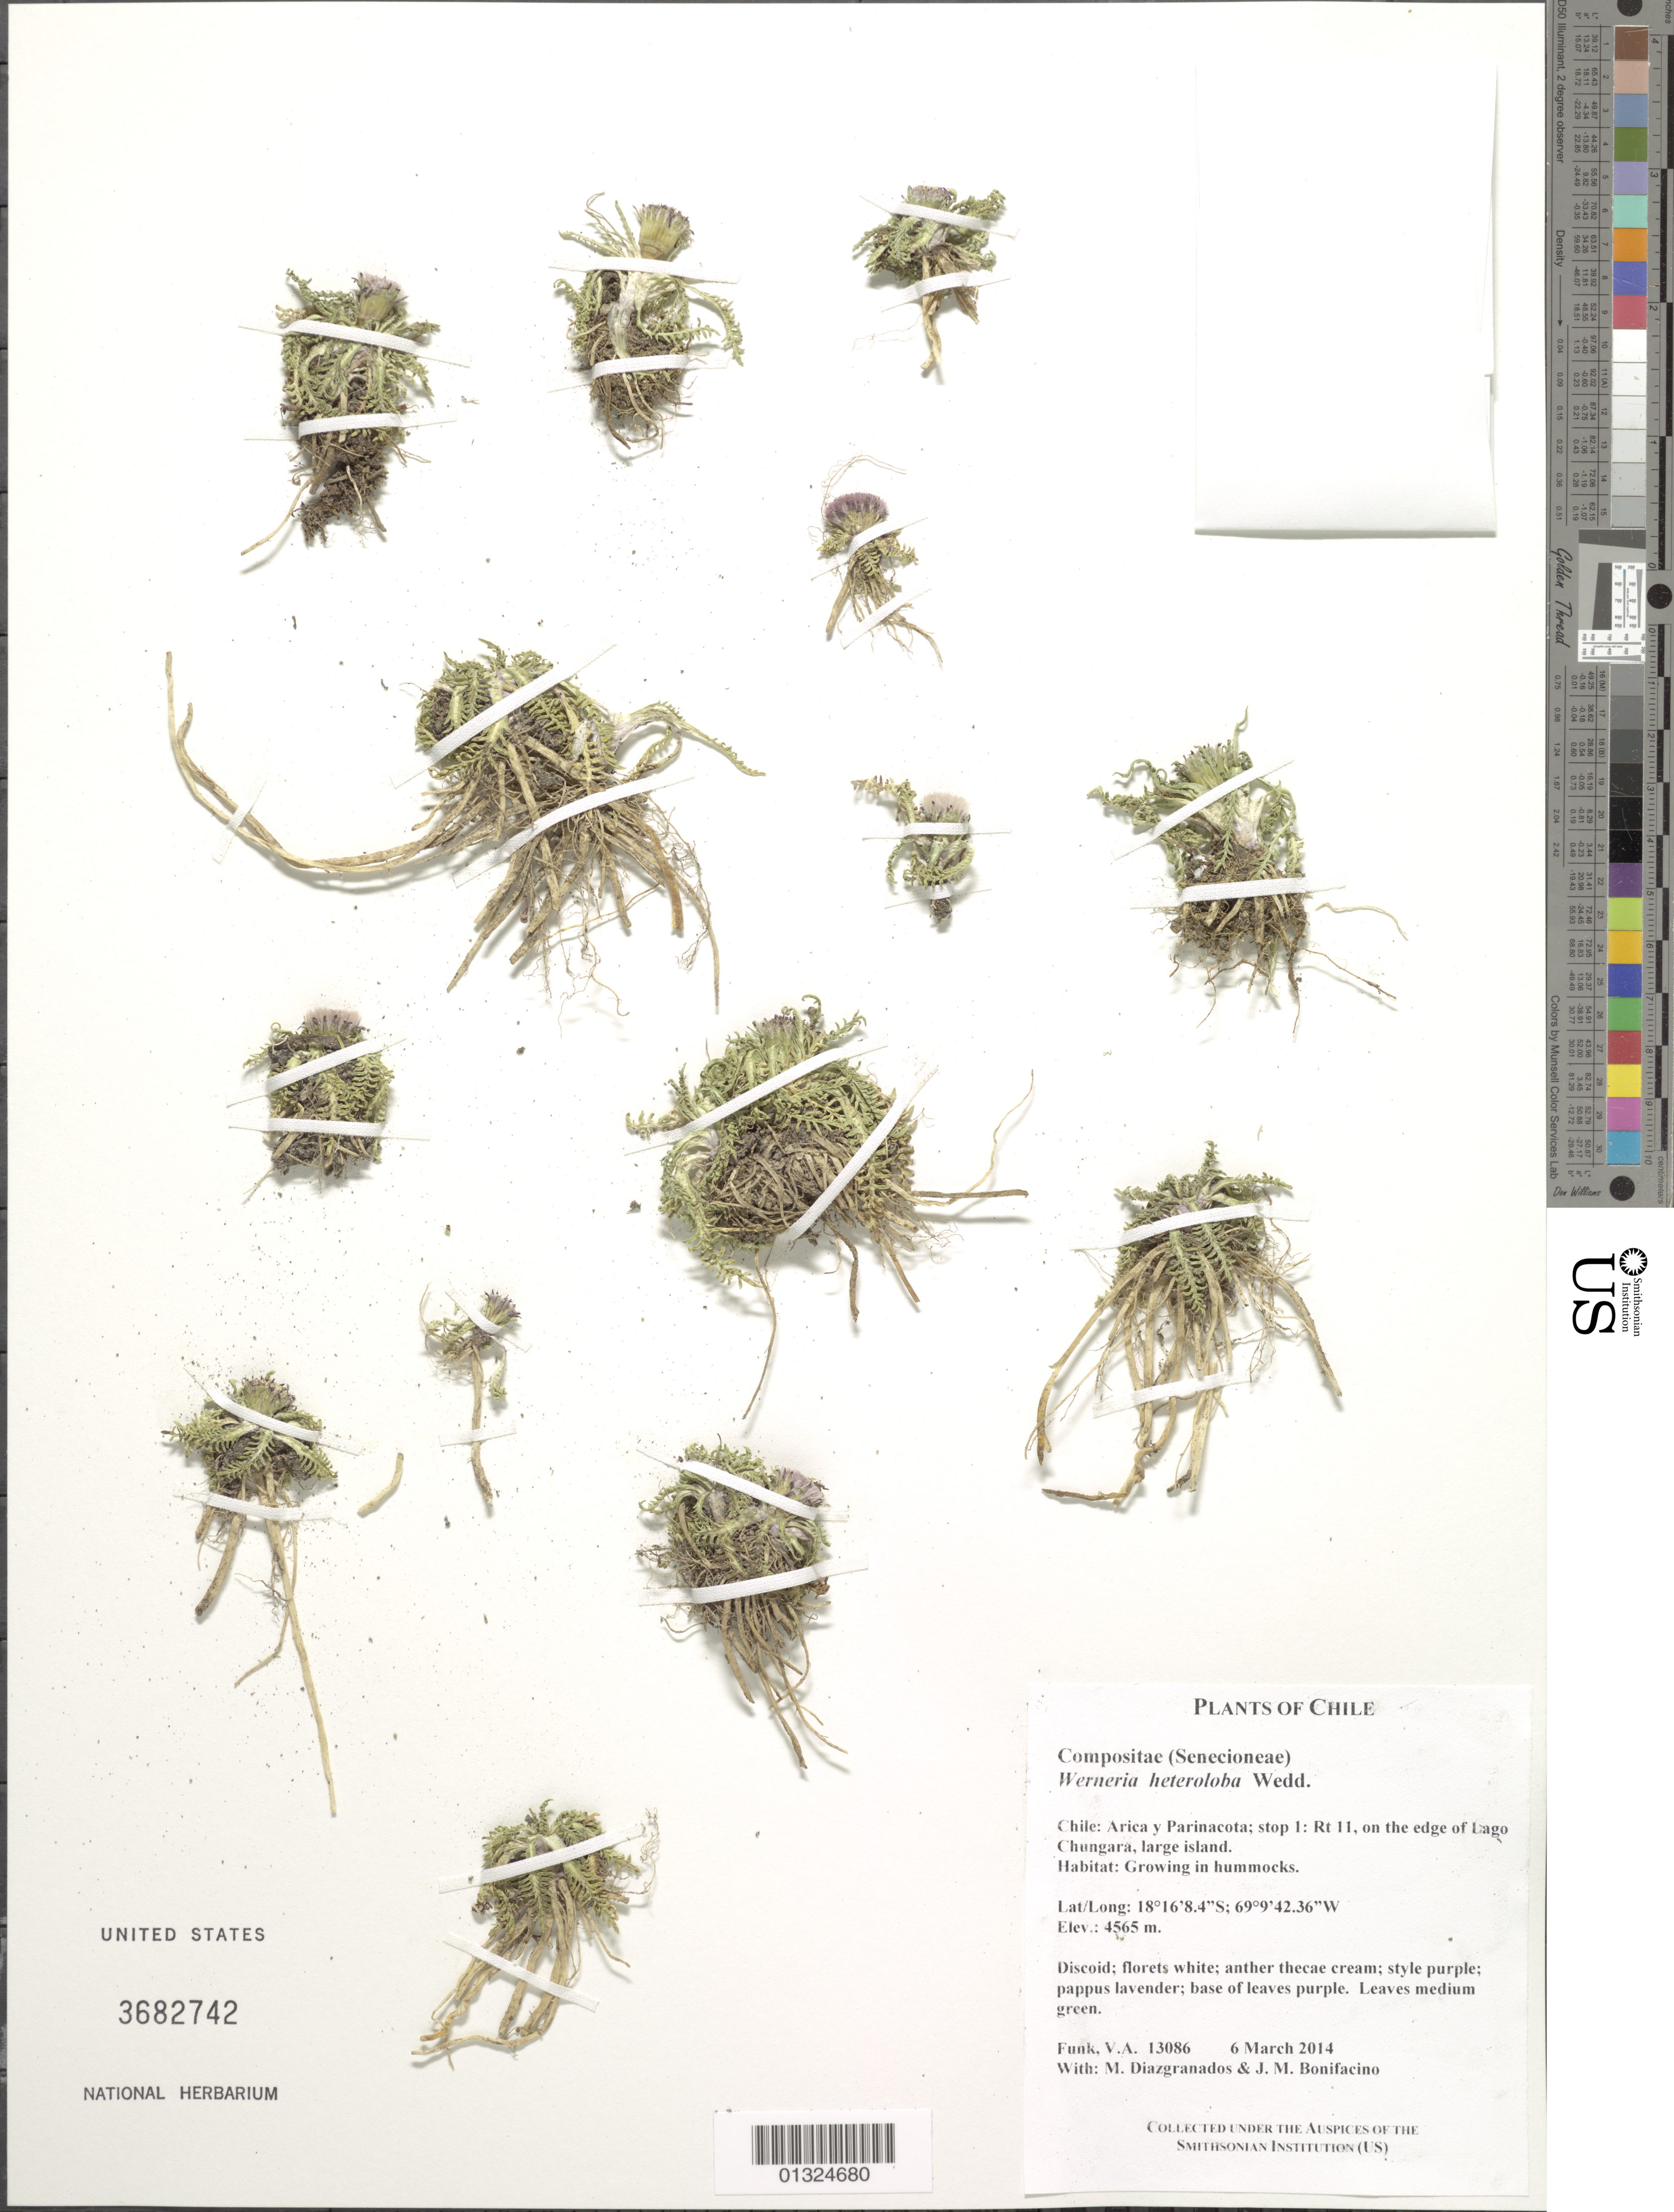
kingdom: Plantae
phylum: Tracheophyta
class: Magnoliopsida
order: Asterales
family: Asteraceae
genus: Werneria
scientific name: Werneria heteroloba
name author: Wedd.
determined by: Funk, Vicki A., (BOT), Smithsonian Institution - National Museum of Natural History (UNITED STATES)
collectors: V. Funk, M. Diazgranados C. & M. Bonifacino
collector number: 13086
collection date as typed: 6 March 2014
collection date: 2014-03-06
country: Chile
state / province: Arica y Parinacota (XV)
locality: Rt 11, on the edge of Lago Chungara, large island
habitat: growing in hummocks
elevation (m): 4565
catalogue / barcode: US 3682742